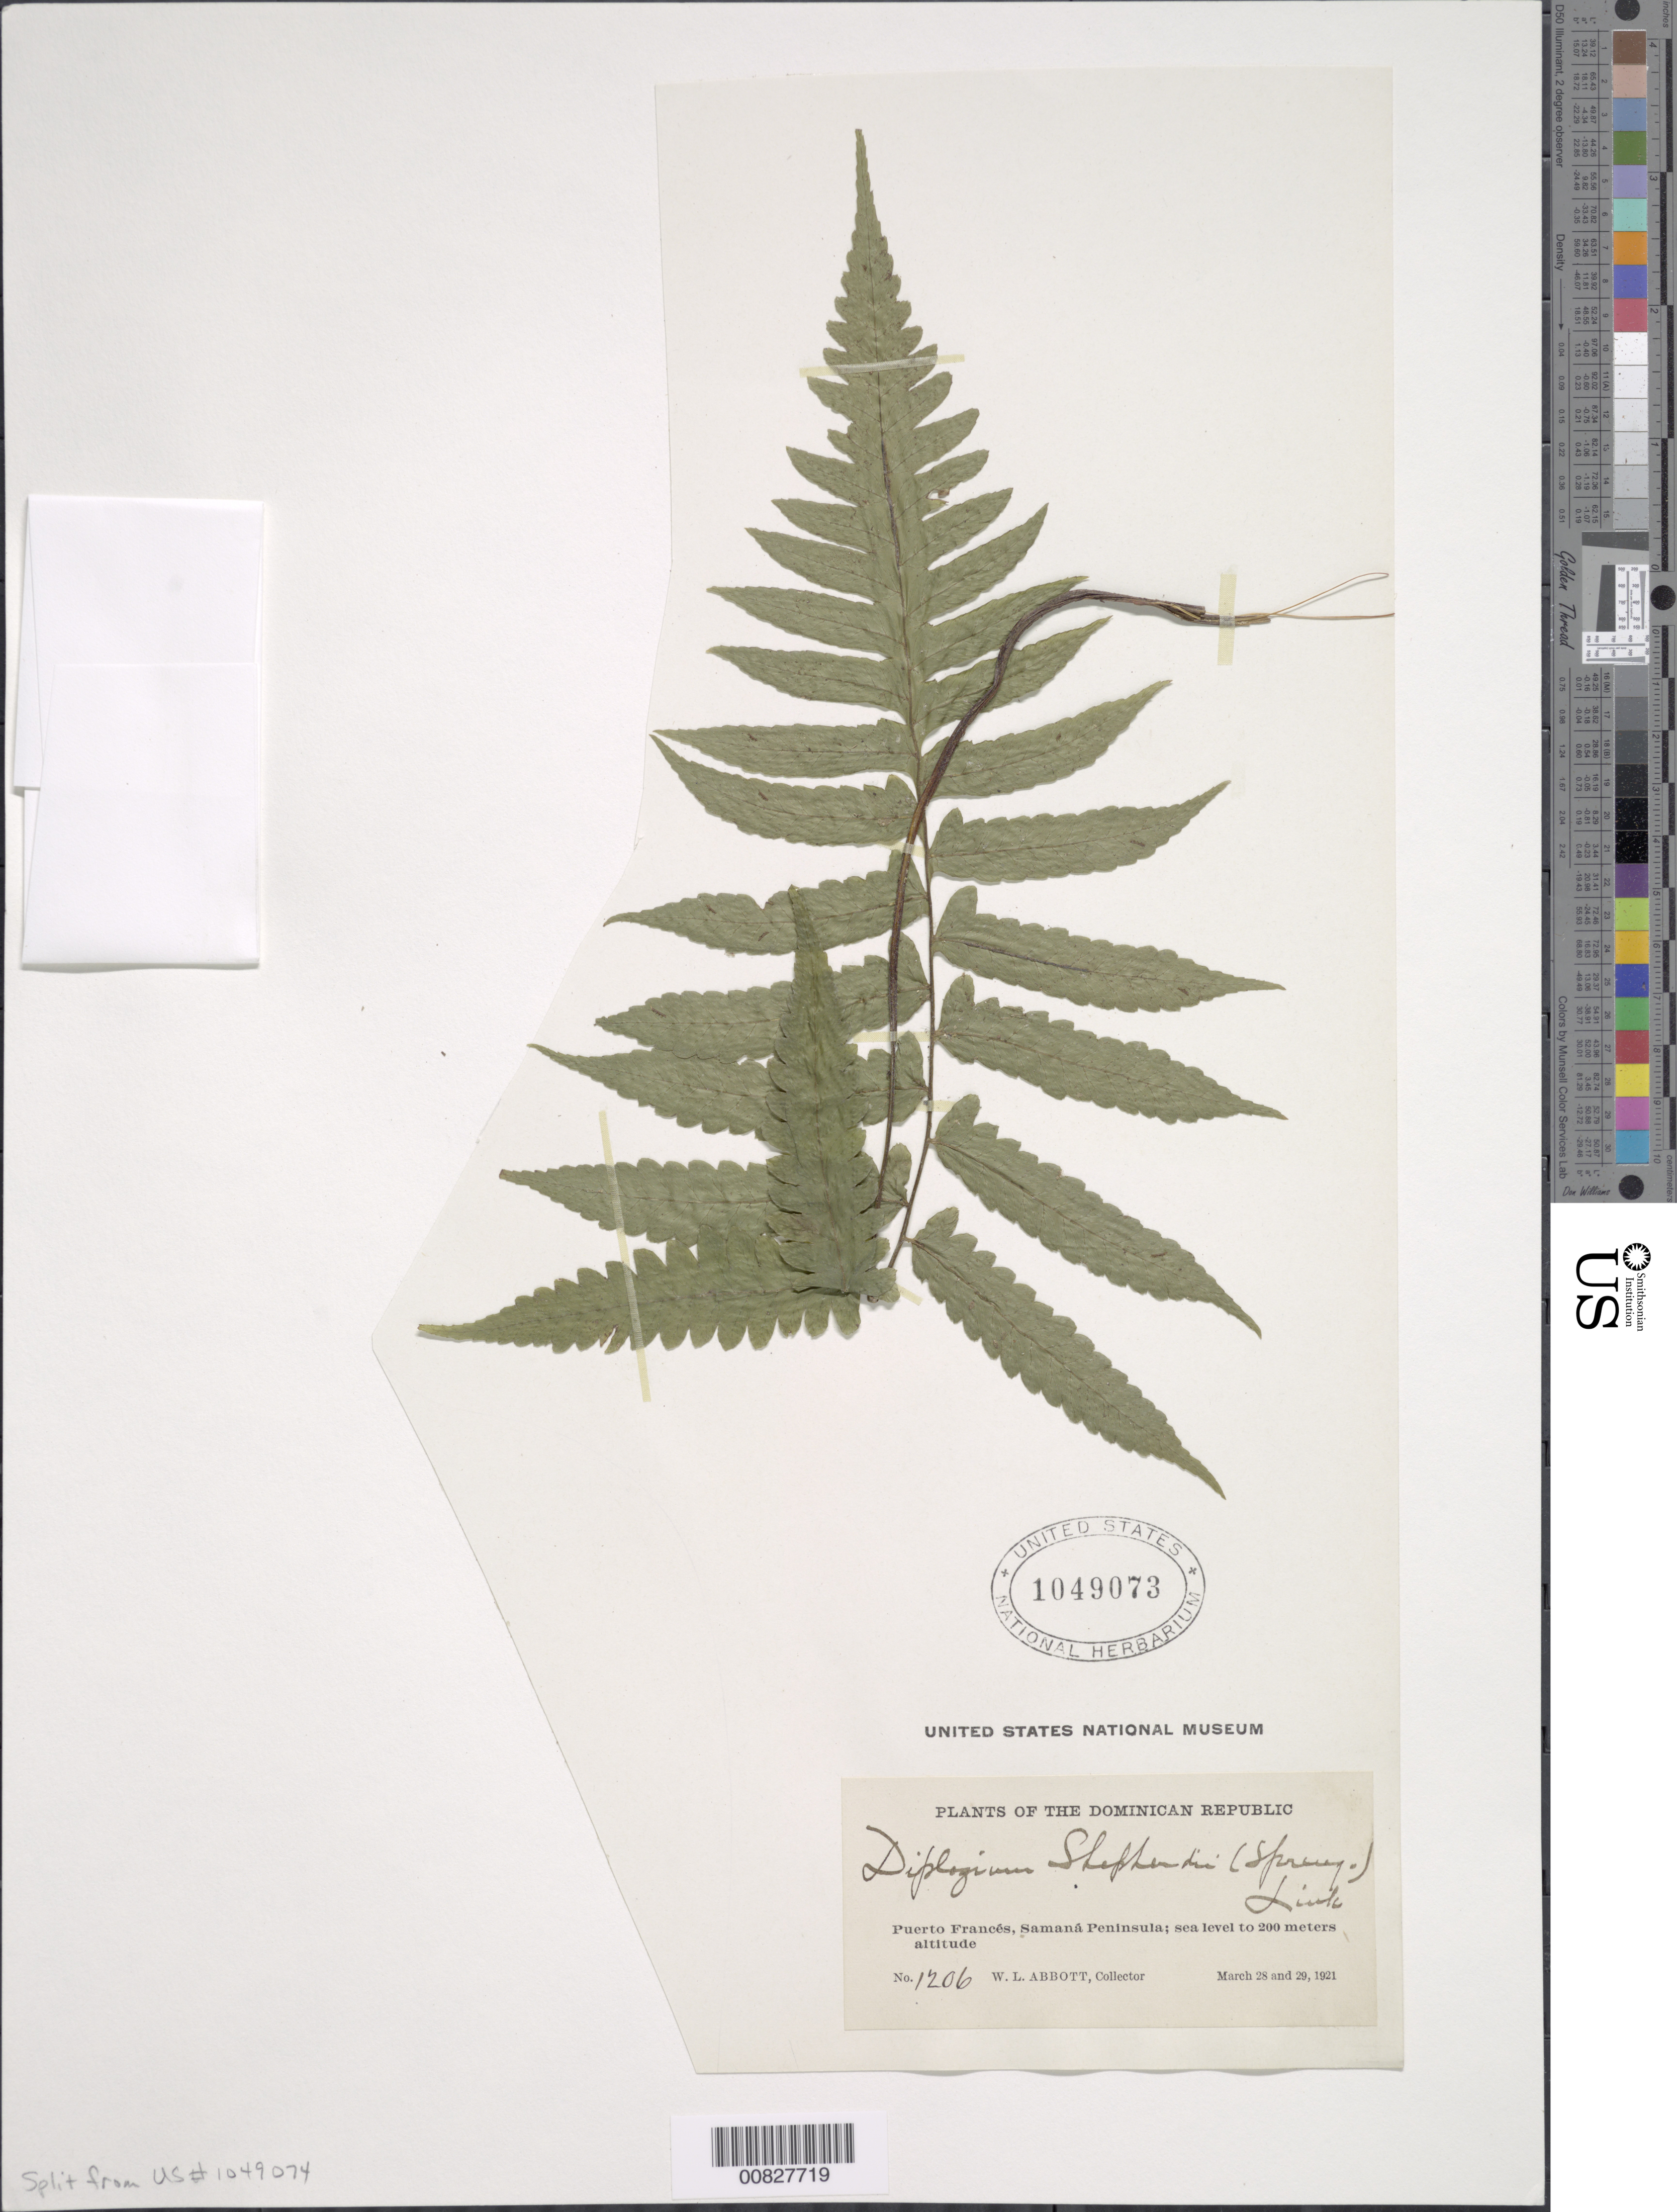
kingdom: Plantae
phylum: Tracheophyta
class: Polypodiopsida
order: Polypodiales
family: Athyriaceae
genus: Diplazium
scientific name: Diplazium cristatum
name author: (Desr.) Alston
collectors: W. L. Abbott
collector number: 1206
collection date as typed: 28 Mar 1921 to 29 Mar 1921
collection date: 1921-03-28/1921-03-29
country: Dominican Republic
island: Hispaniola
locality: Samaná Peninsula, Puerto Francés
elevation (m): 0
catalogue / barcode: US 1049073